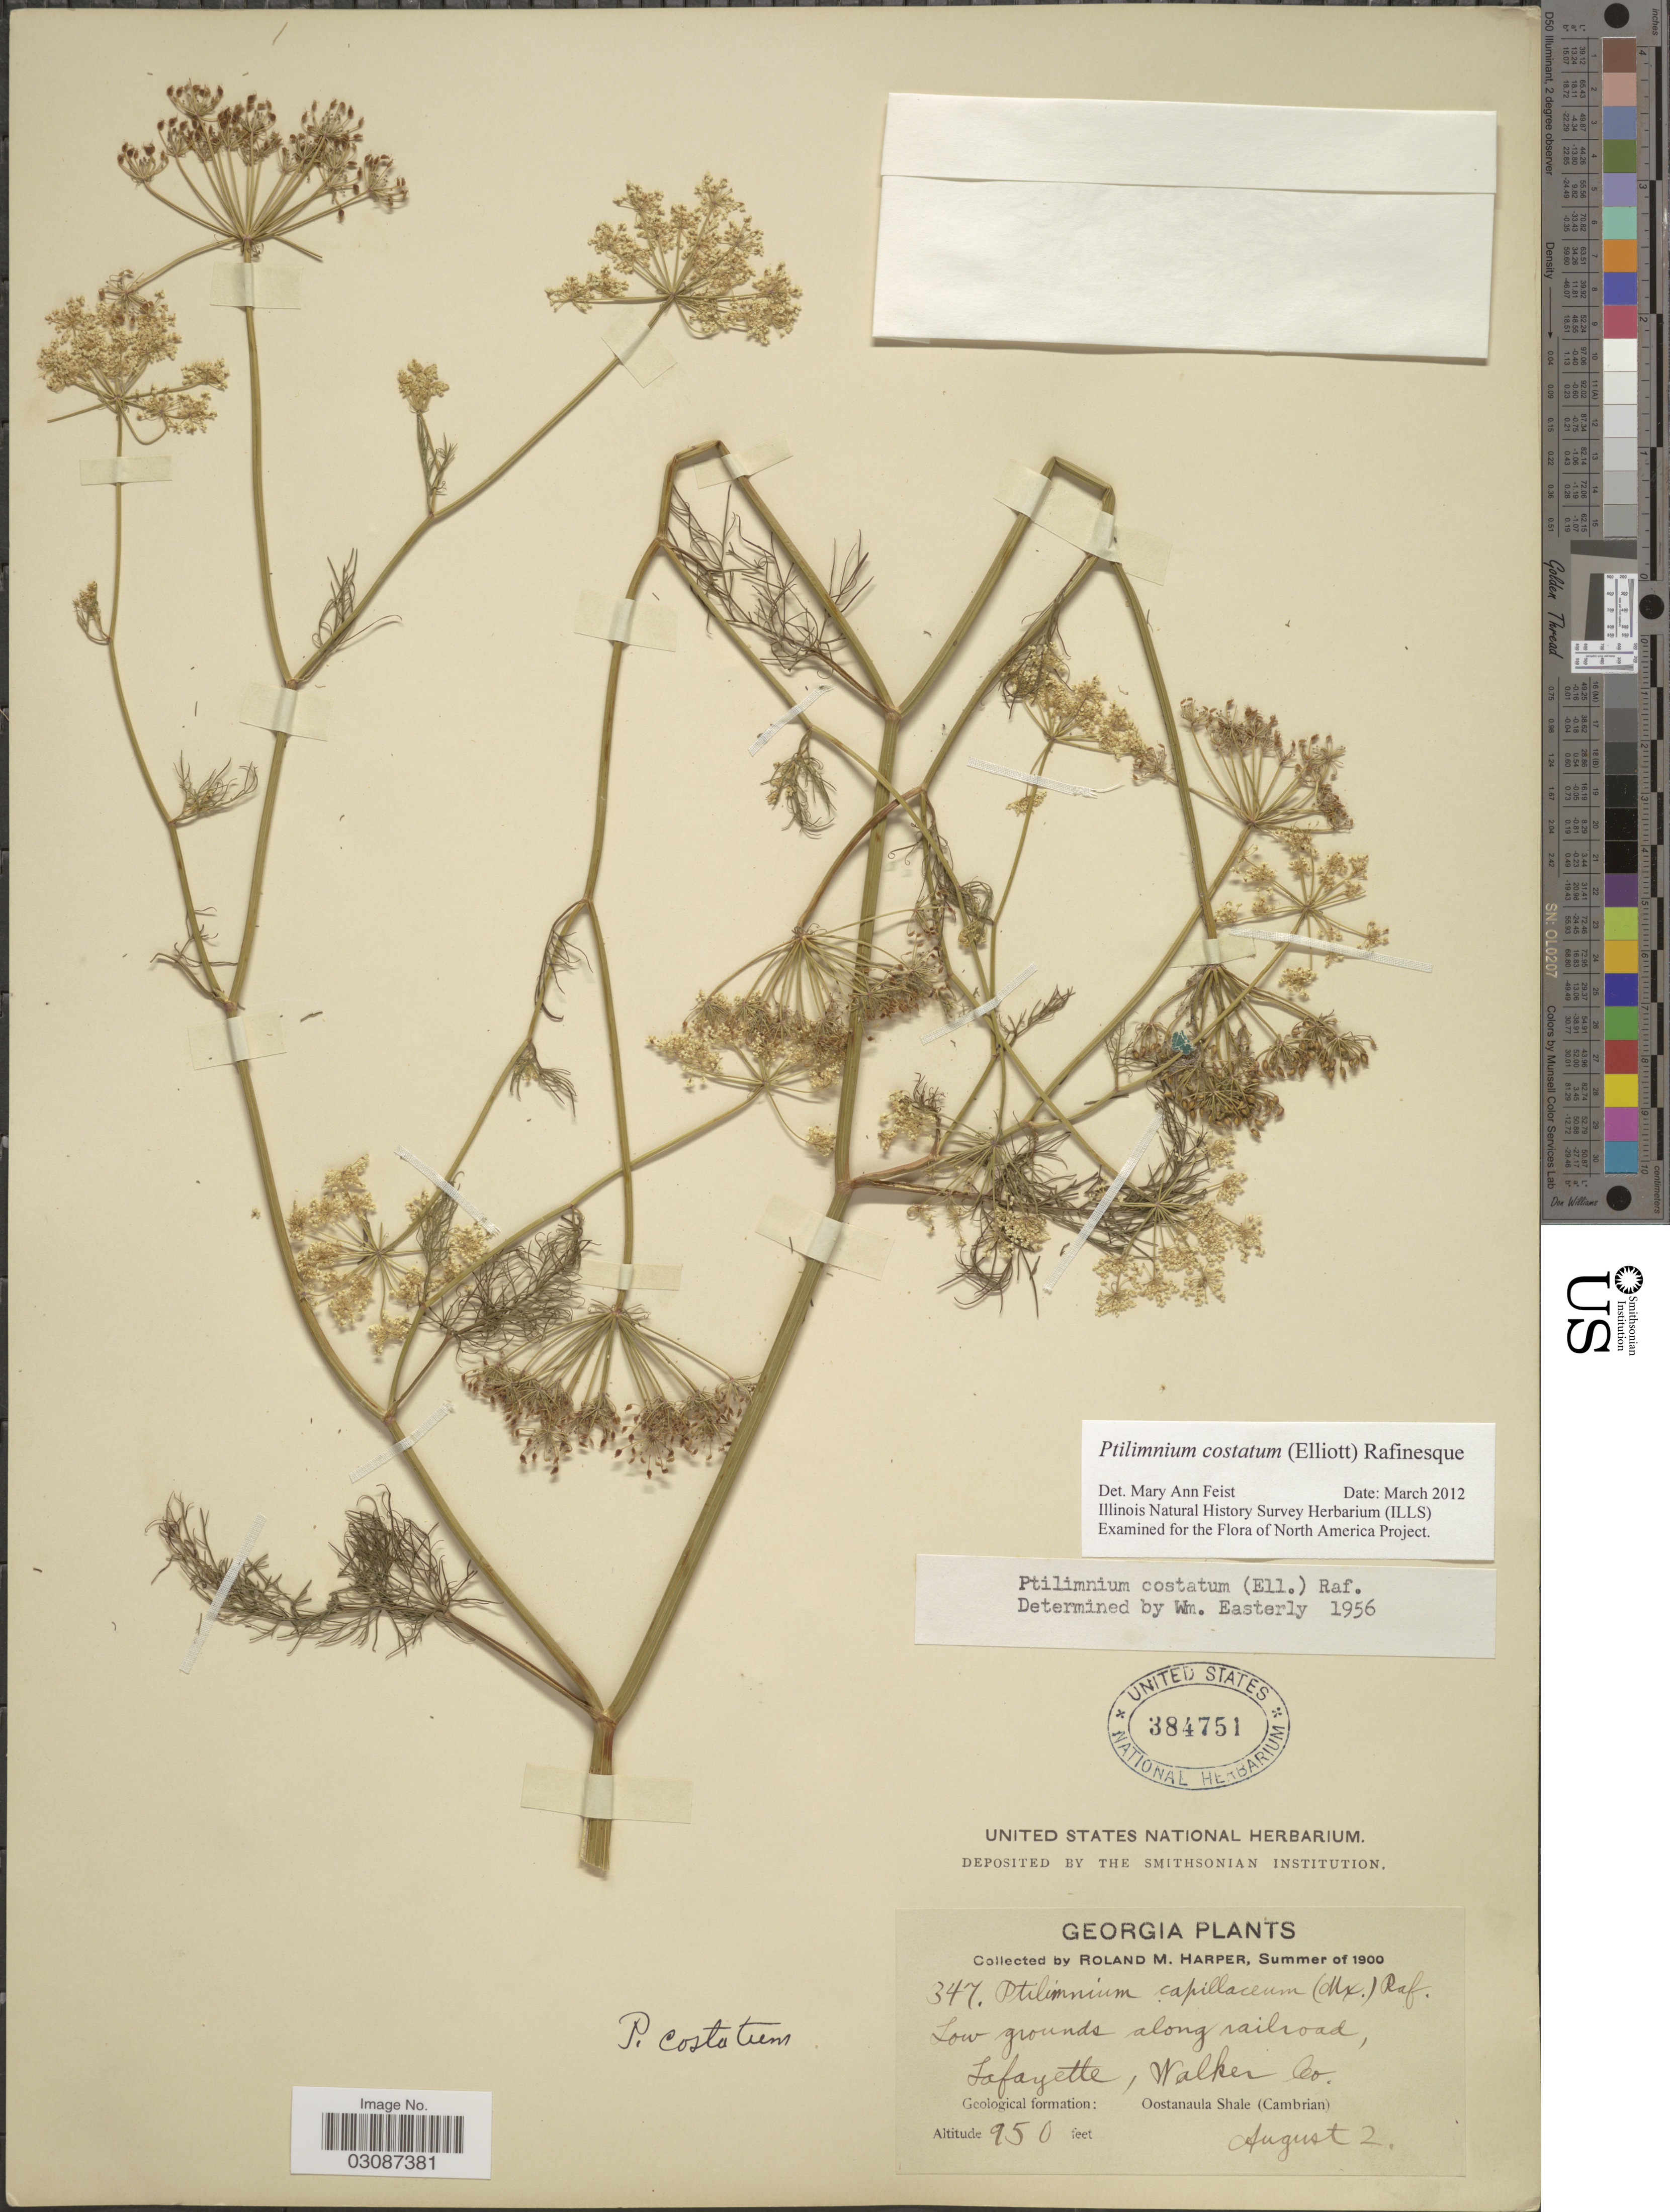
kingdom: Plantae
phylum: Tracheophyta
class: Magnoliopsida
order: Apiales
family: Apiaceae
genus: Ptilimnium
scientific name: Ptilimnium costatum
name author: (Elliott) Raf.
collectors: R. M. Harper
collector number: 347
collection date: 1900-08-02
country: United States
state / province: Georgia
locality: Along railroad, Lafayette, Walker Co. Geological formation: Oostanaula Shale (Cambrian).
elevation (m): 198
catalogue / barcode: US 384751